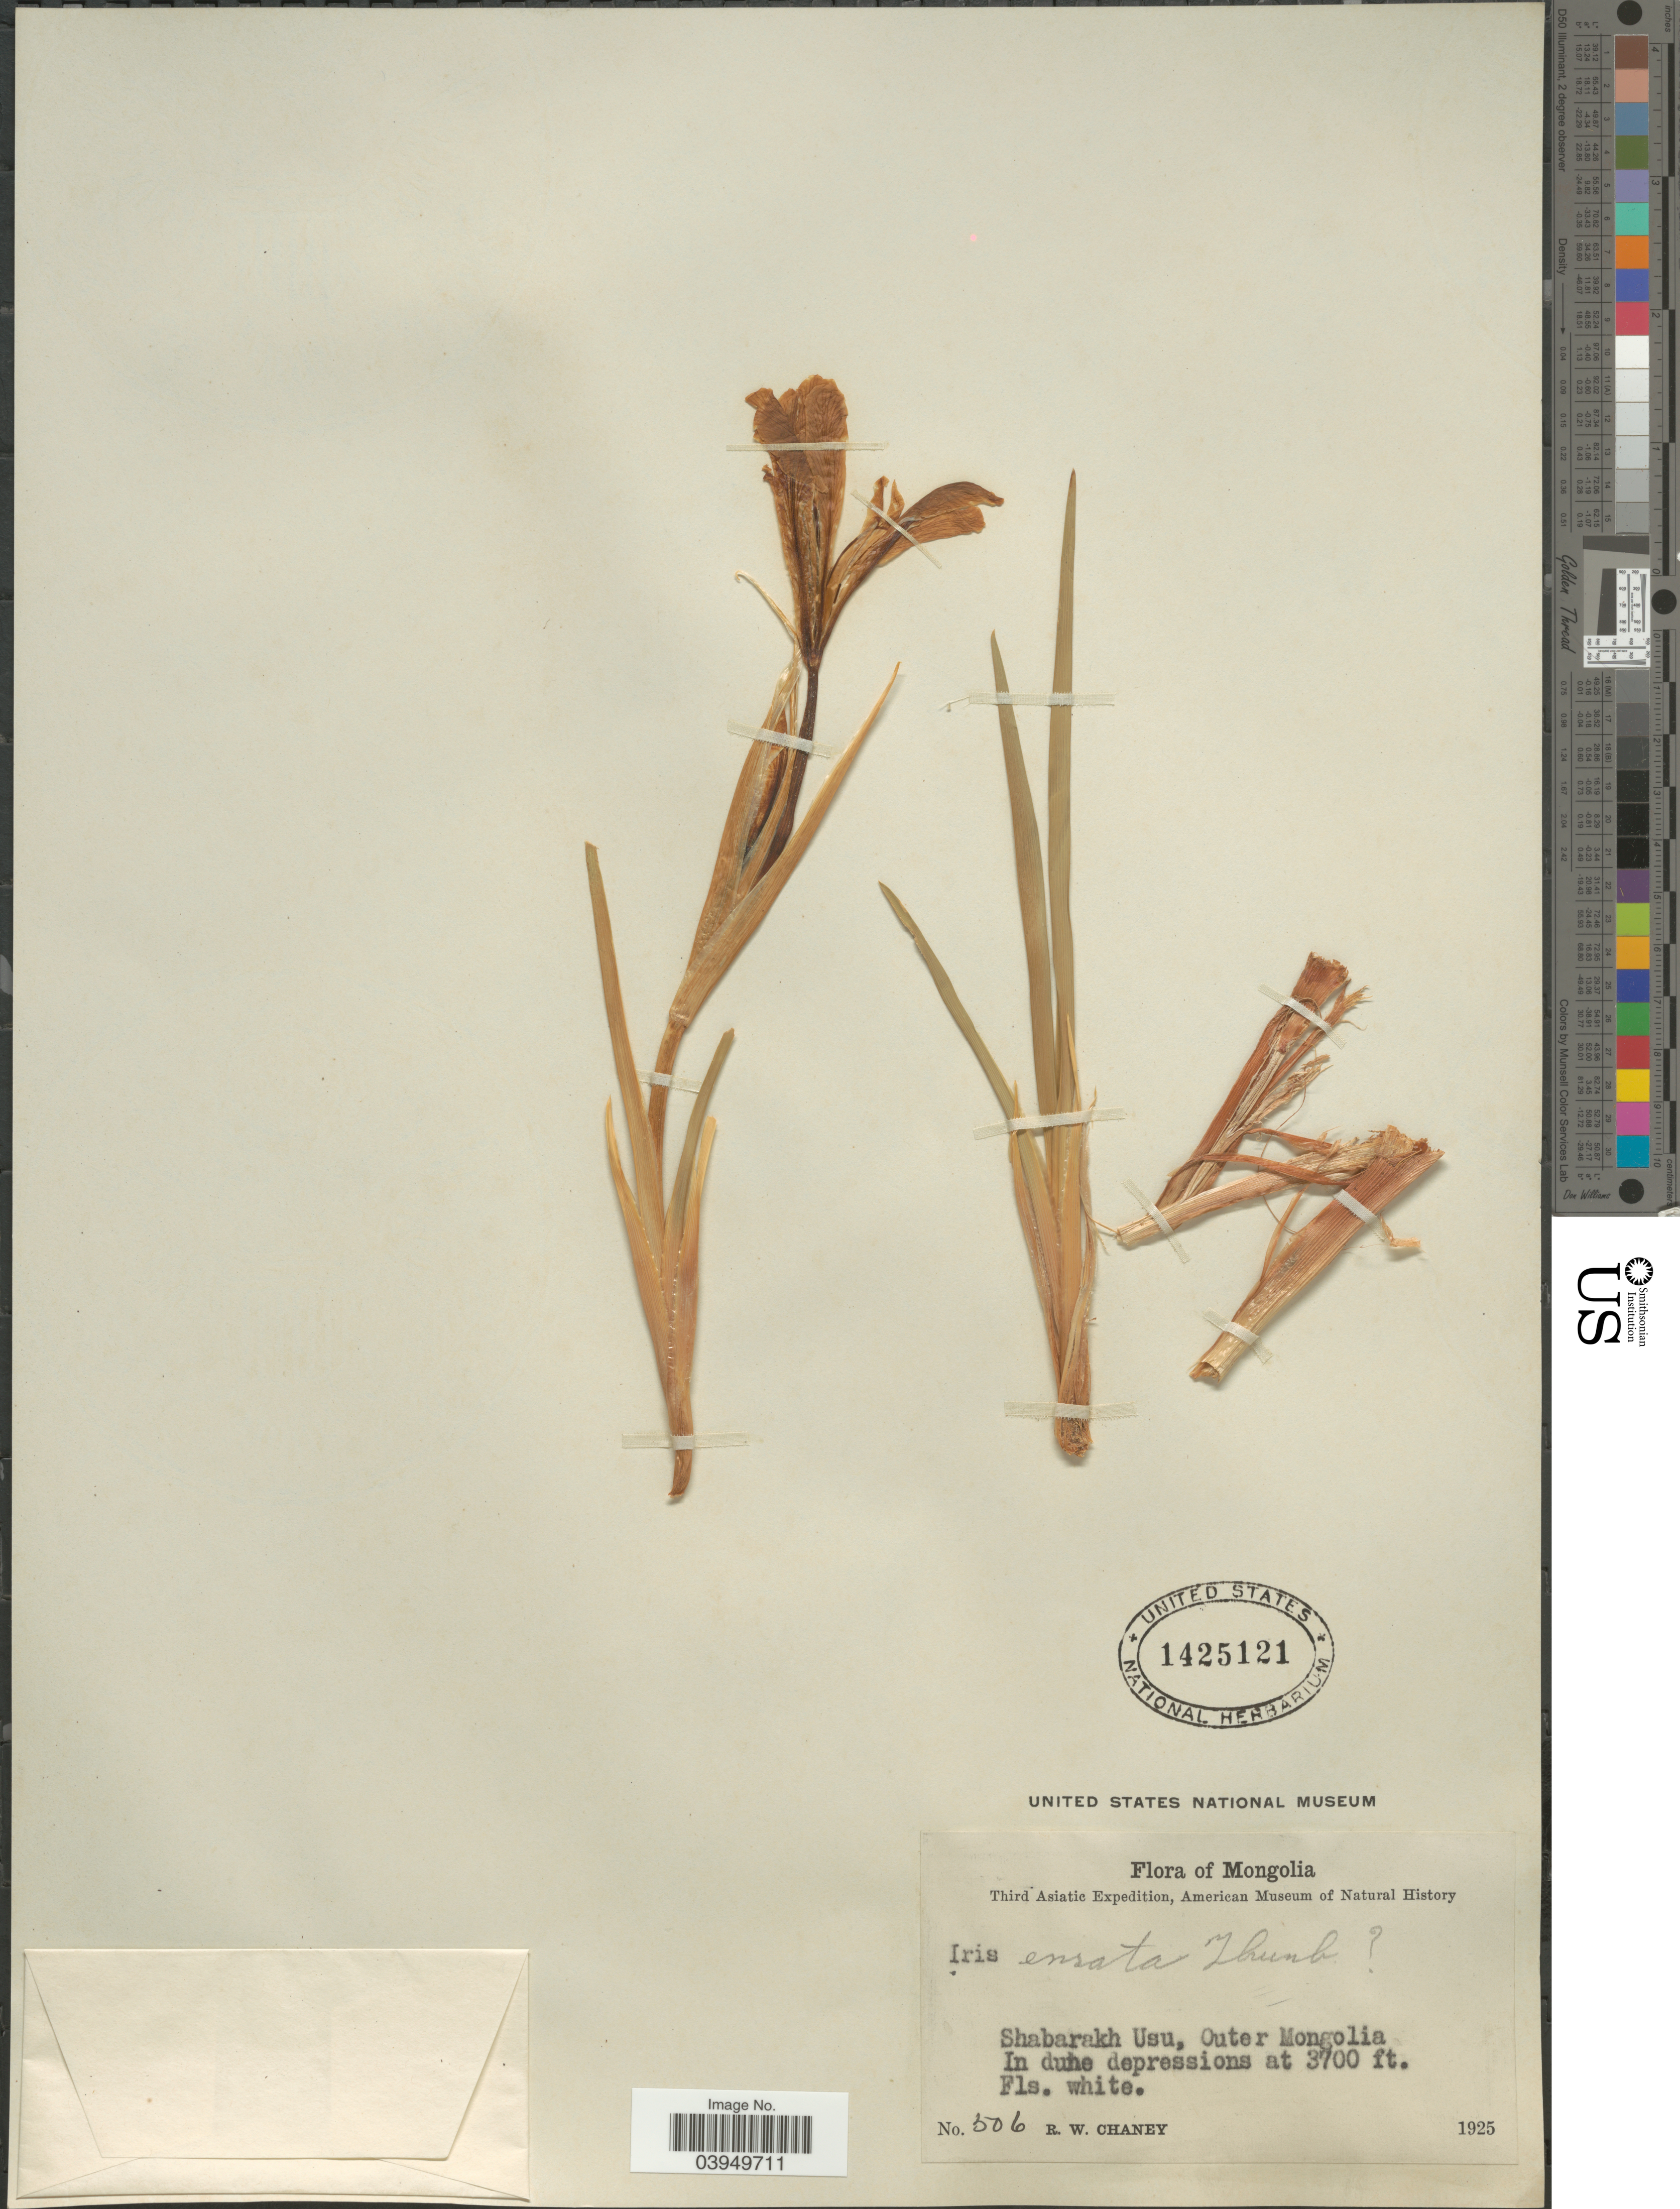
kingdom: Plantae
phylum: Tracheophyta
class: Liliopsida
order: Asparagales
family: Iridaceae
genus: Iris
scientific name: Iris ensata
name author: Thunb.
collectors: R. Chaney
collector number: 506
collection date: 1925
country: Mongolia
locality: Shabarakh Usu, Outer Mongolia.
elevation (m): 1128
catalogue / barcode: US 1425121